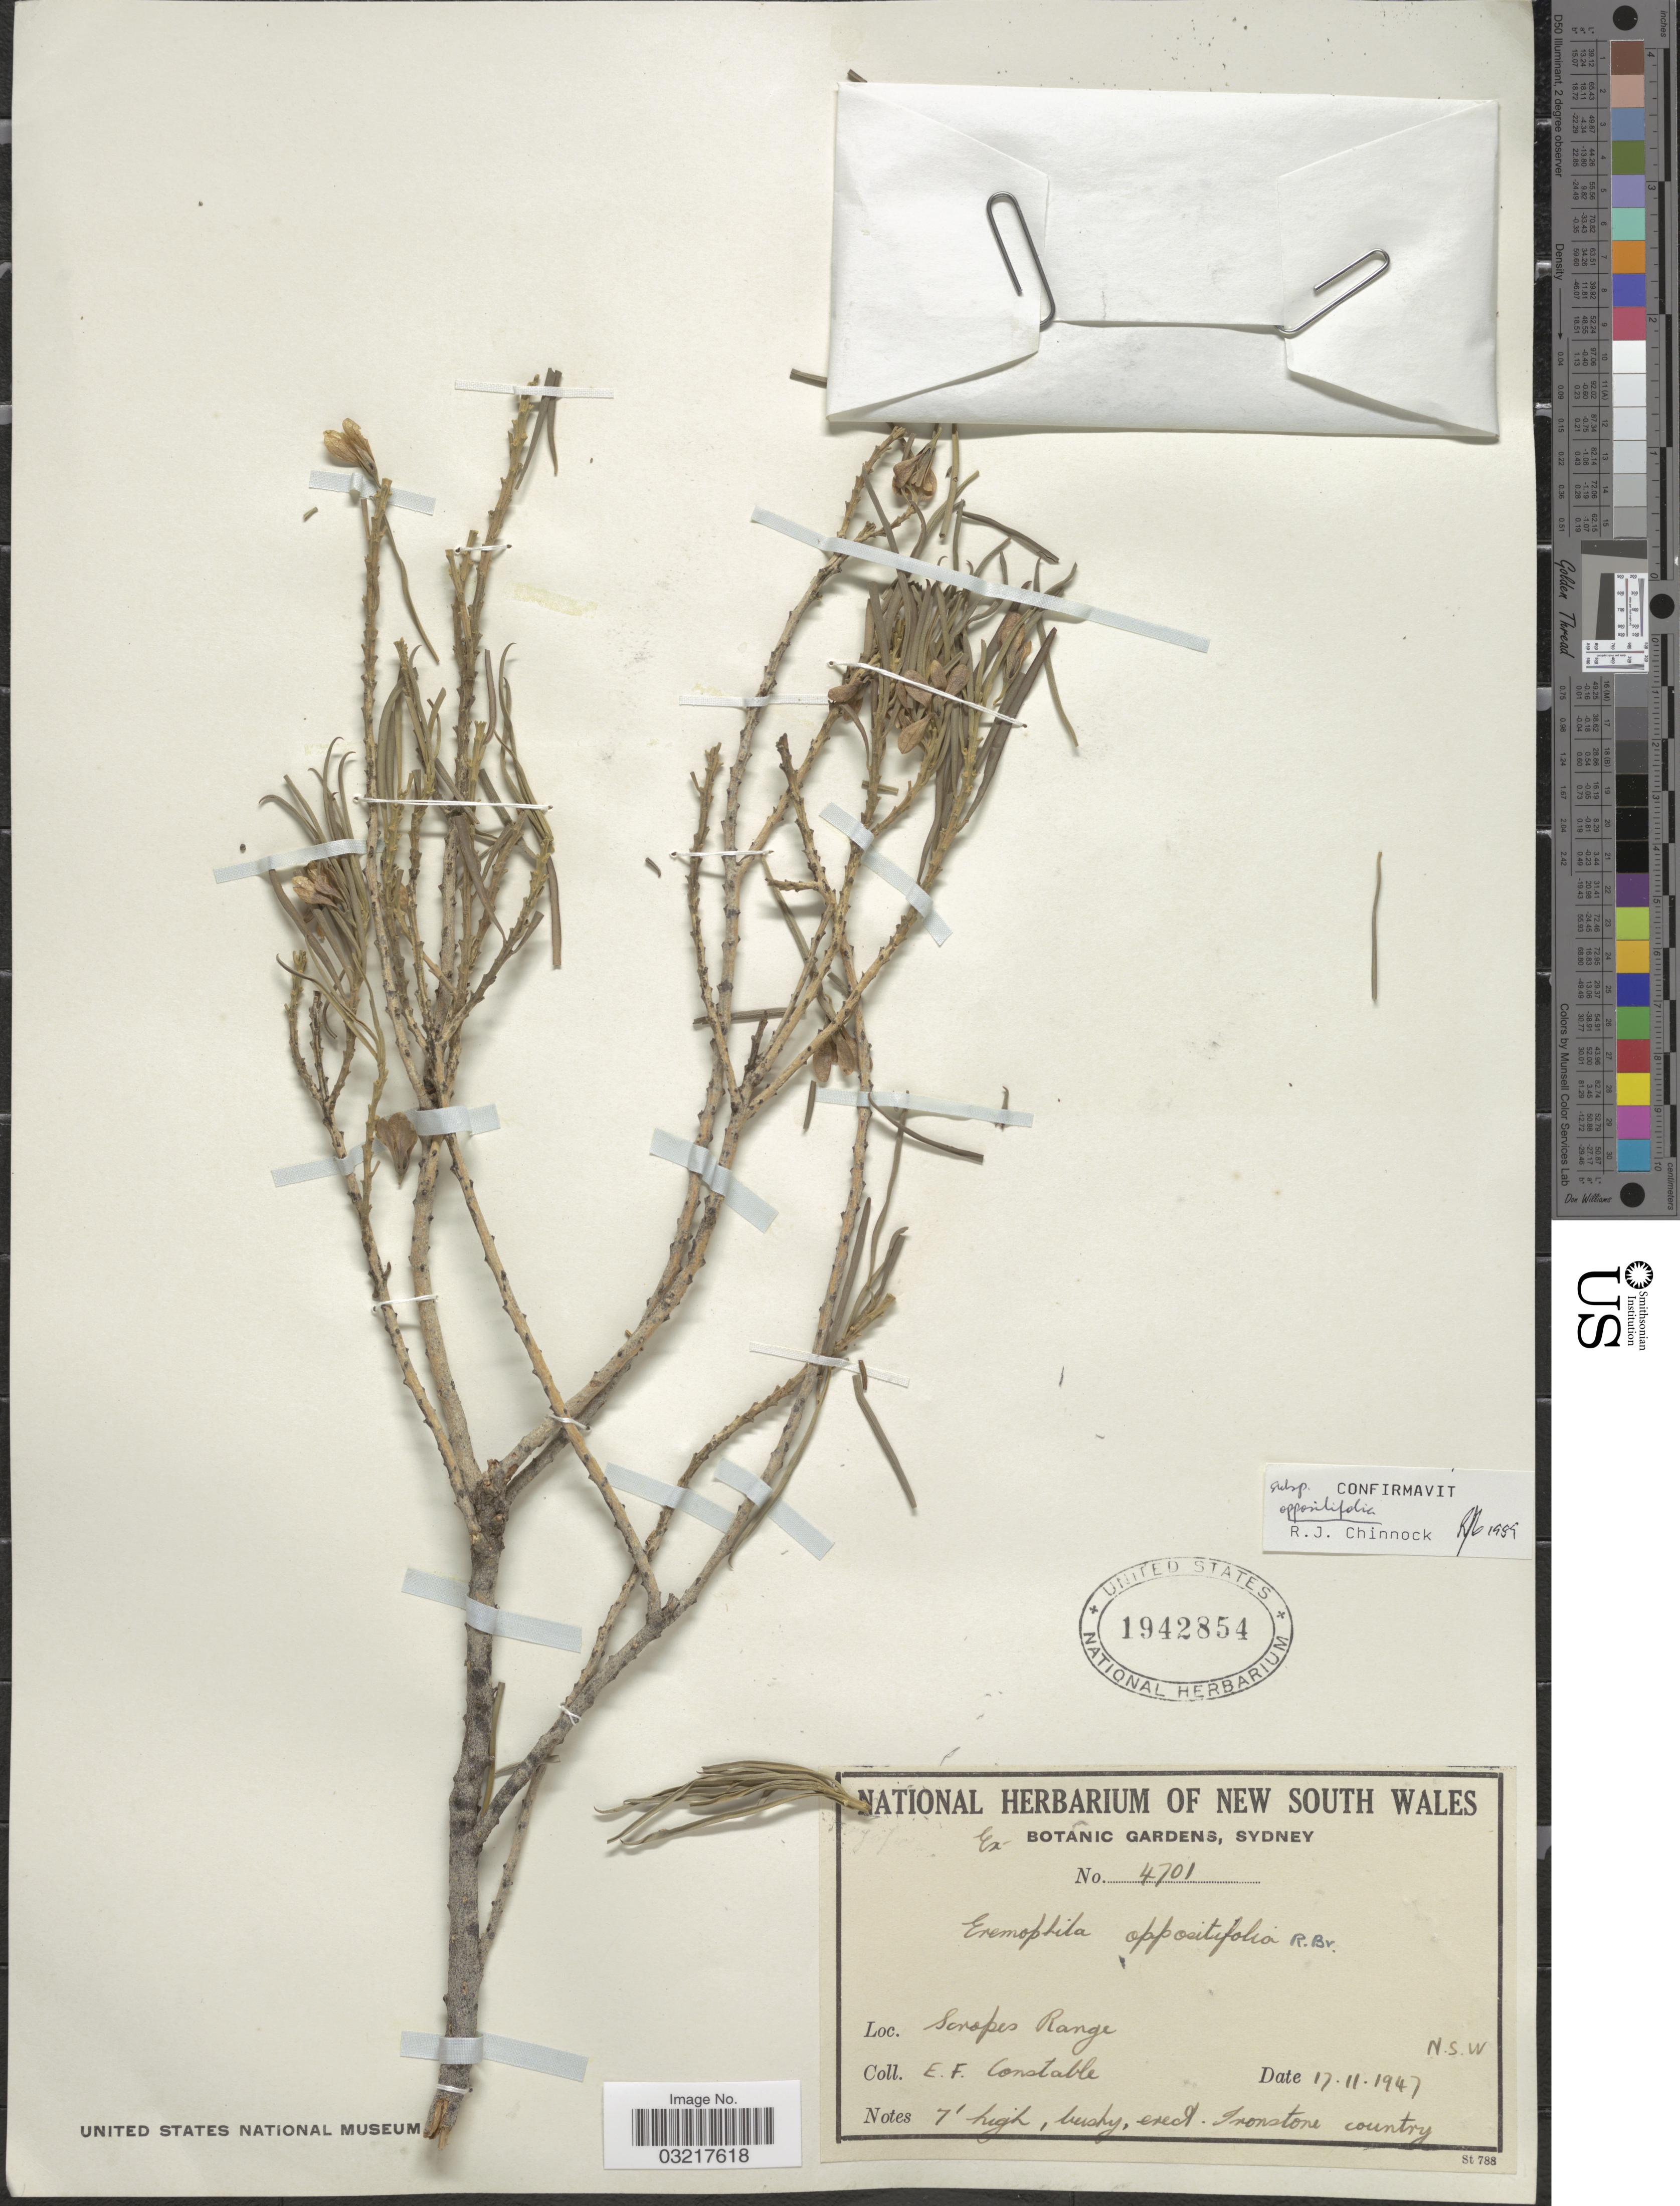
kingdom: Plantae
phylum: Tracheophyta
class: Magnoliopsida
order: Lamiales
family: Scrophulariaceae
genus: Eremophila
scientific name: Eremophila oppositifolia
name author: R. Br.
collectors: E. F. Constable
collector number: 4701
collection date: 1947-11-17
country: Australia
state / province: New South Wales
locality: Scropes Range N.S.W.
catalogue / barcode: US 1942854